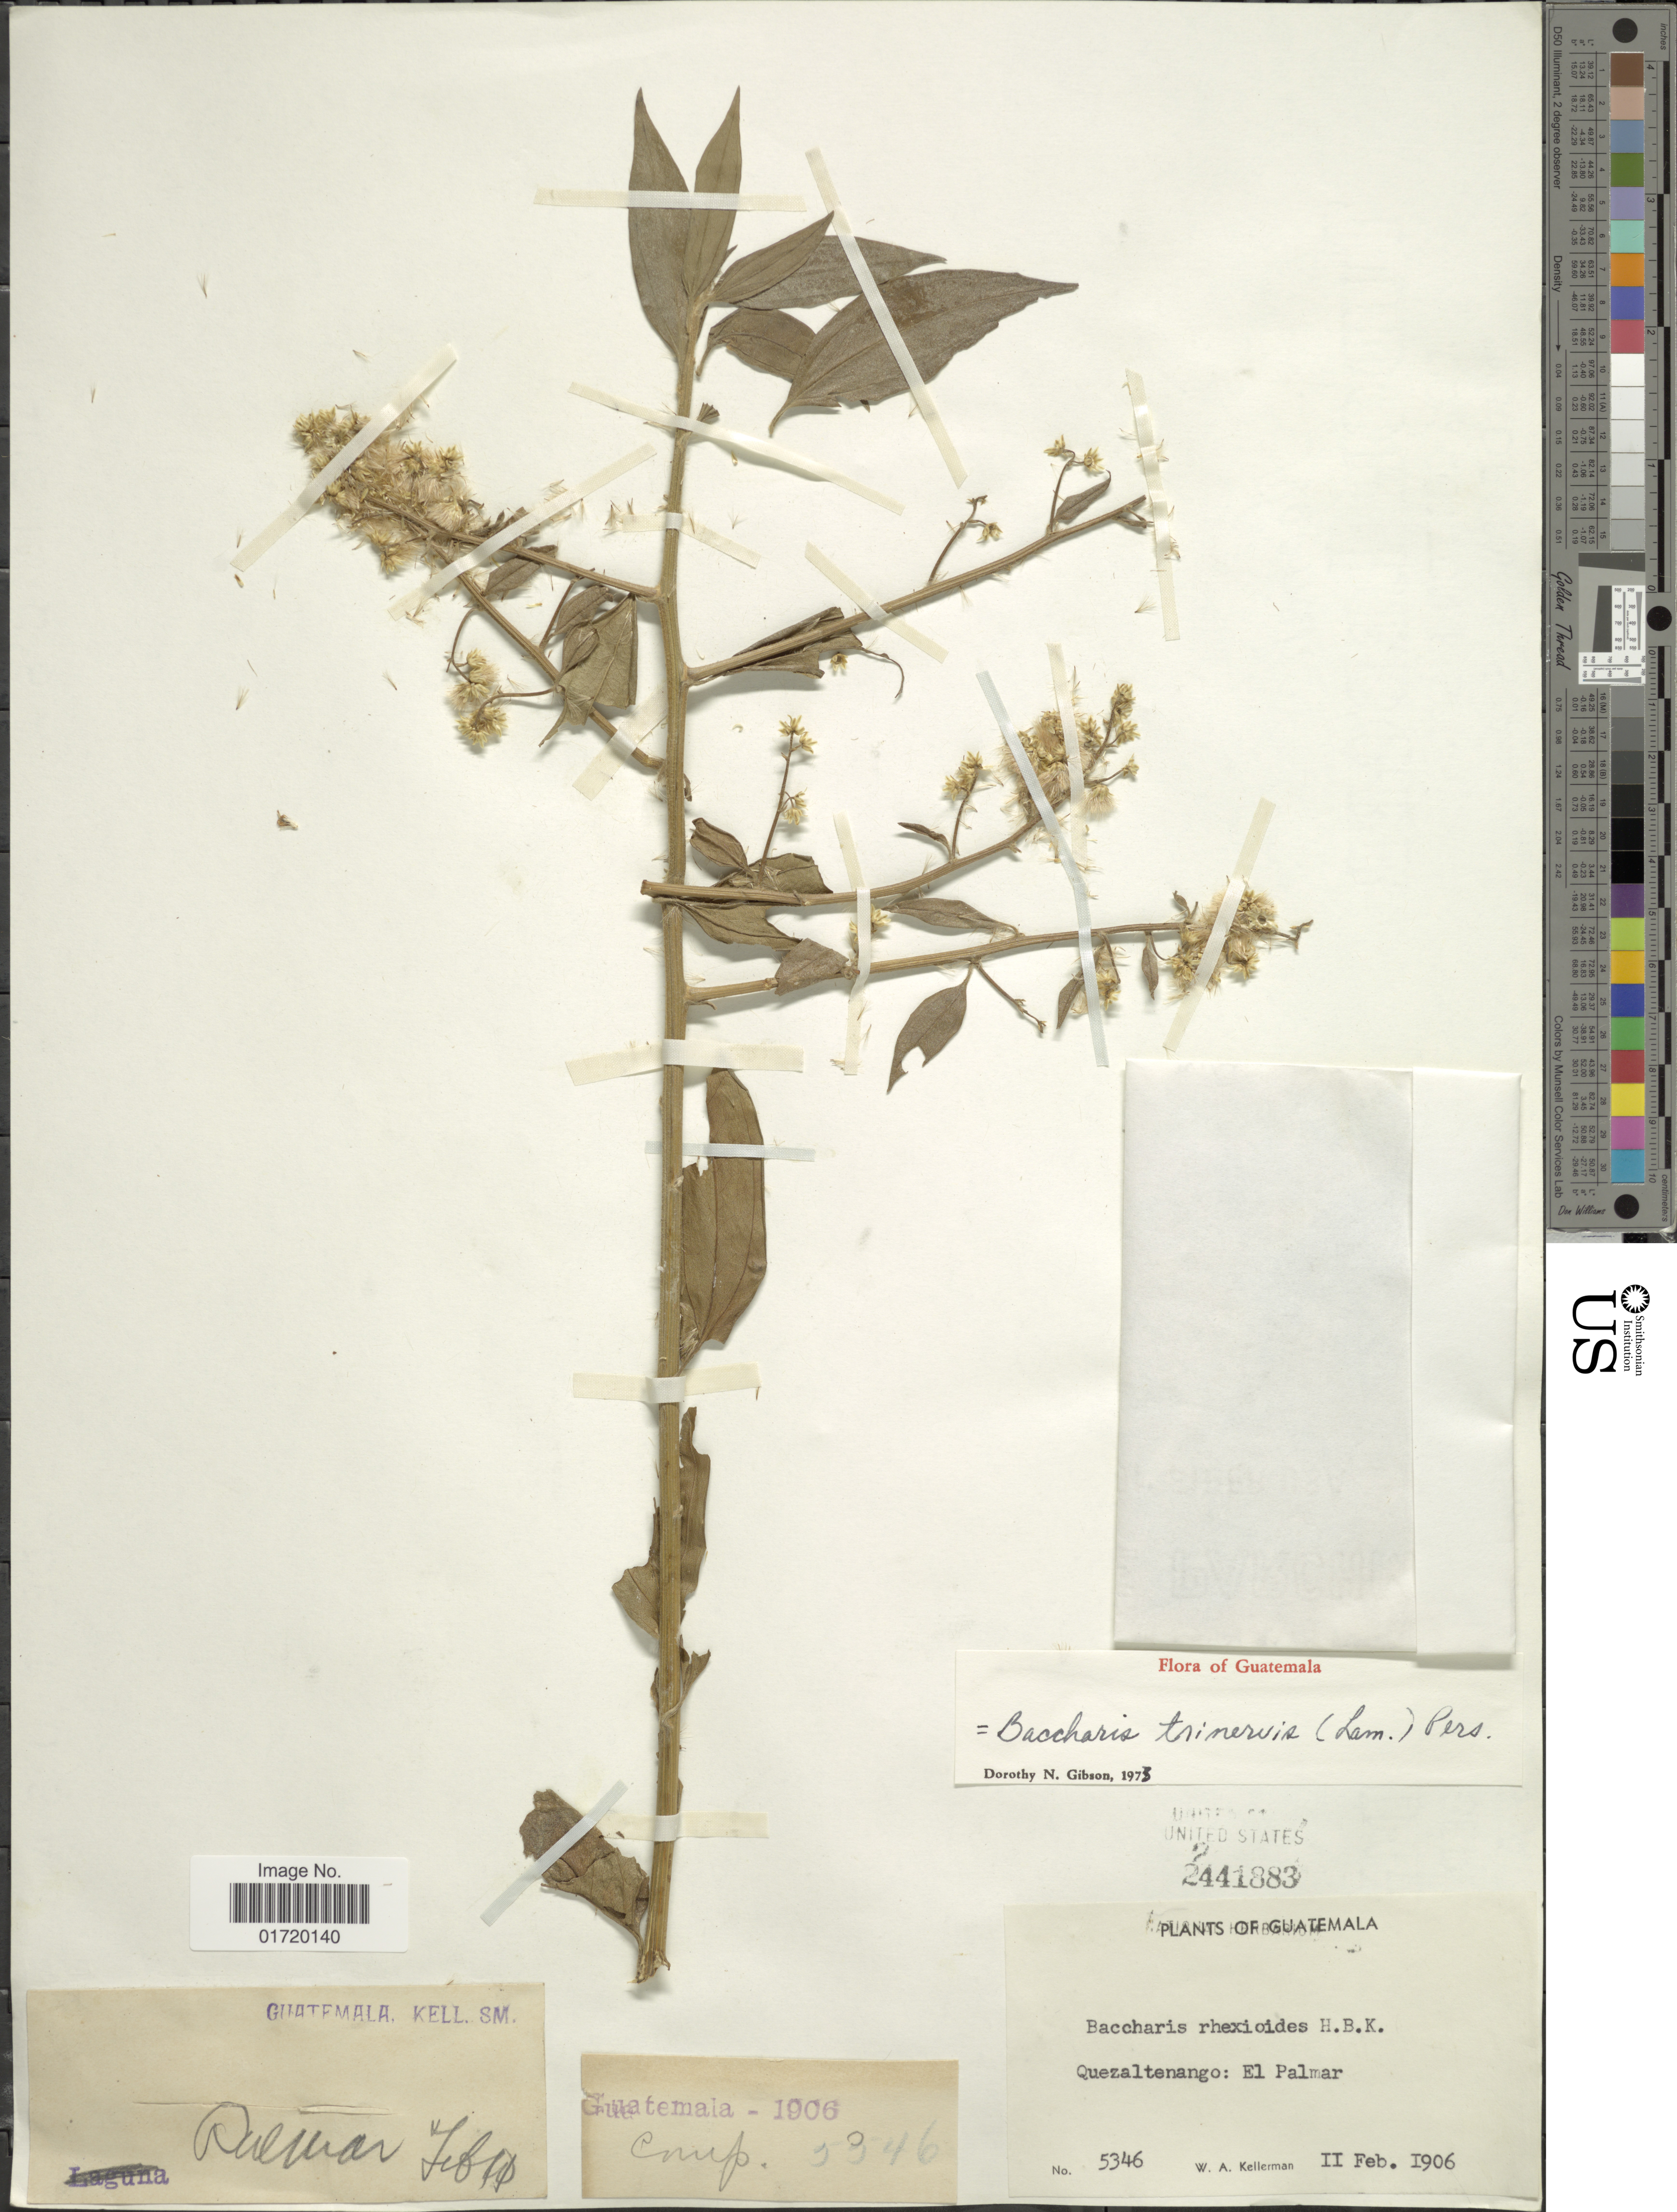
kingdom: Plantae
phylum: Tracheophyta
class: Magnoliopsida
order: Asterales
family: Asteraceae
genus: Baccharis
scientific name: Baccharis trinervis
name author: (Lam.) Pers.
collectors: W. Kellerman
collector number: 5346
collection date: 1906-02-11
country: Guatemala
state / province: Quetzaltenango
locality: El Palmar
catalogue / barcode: US 2441883